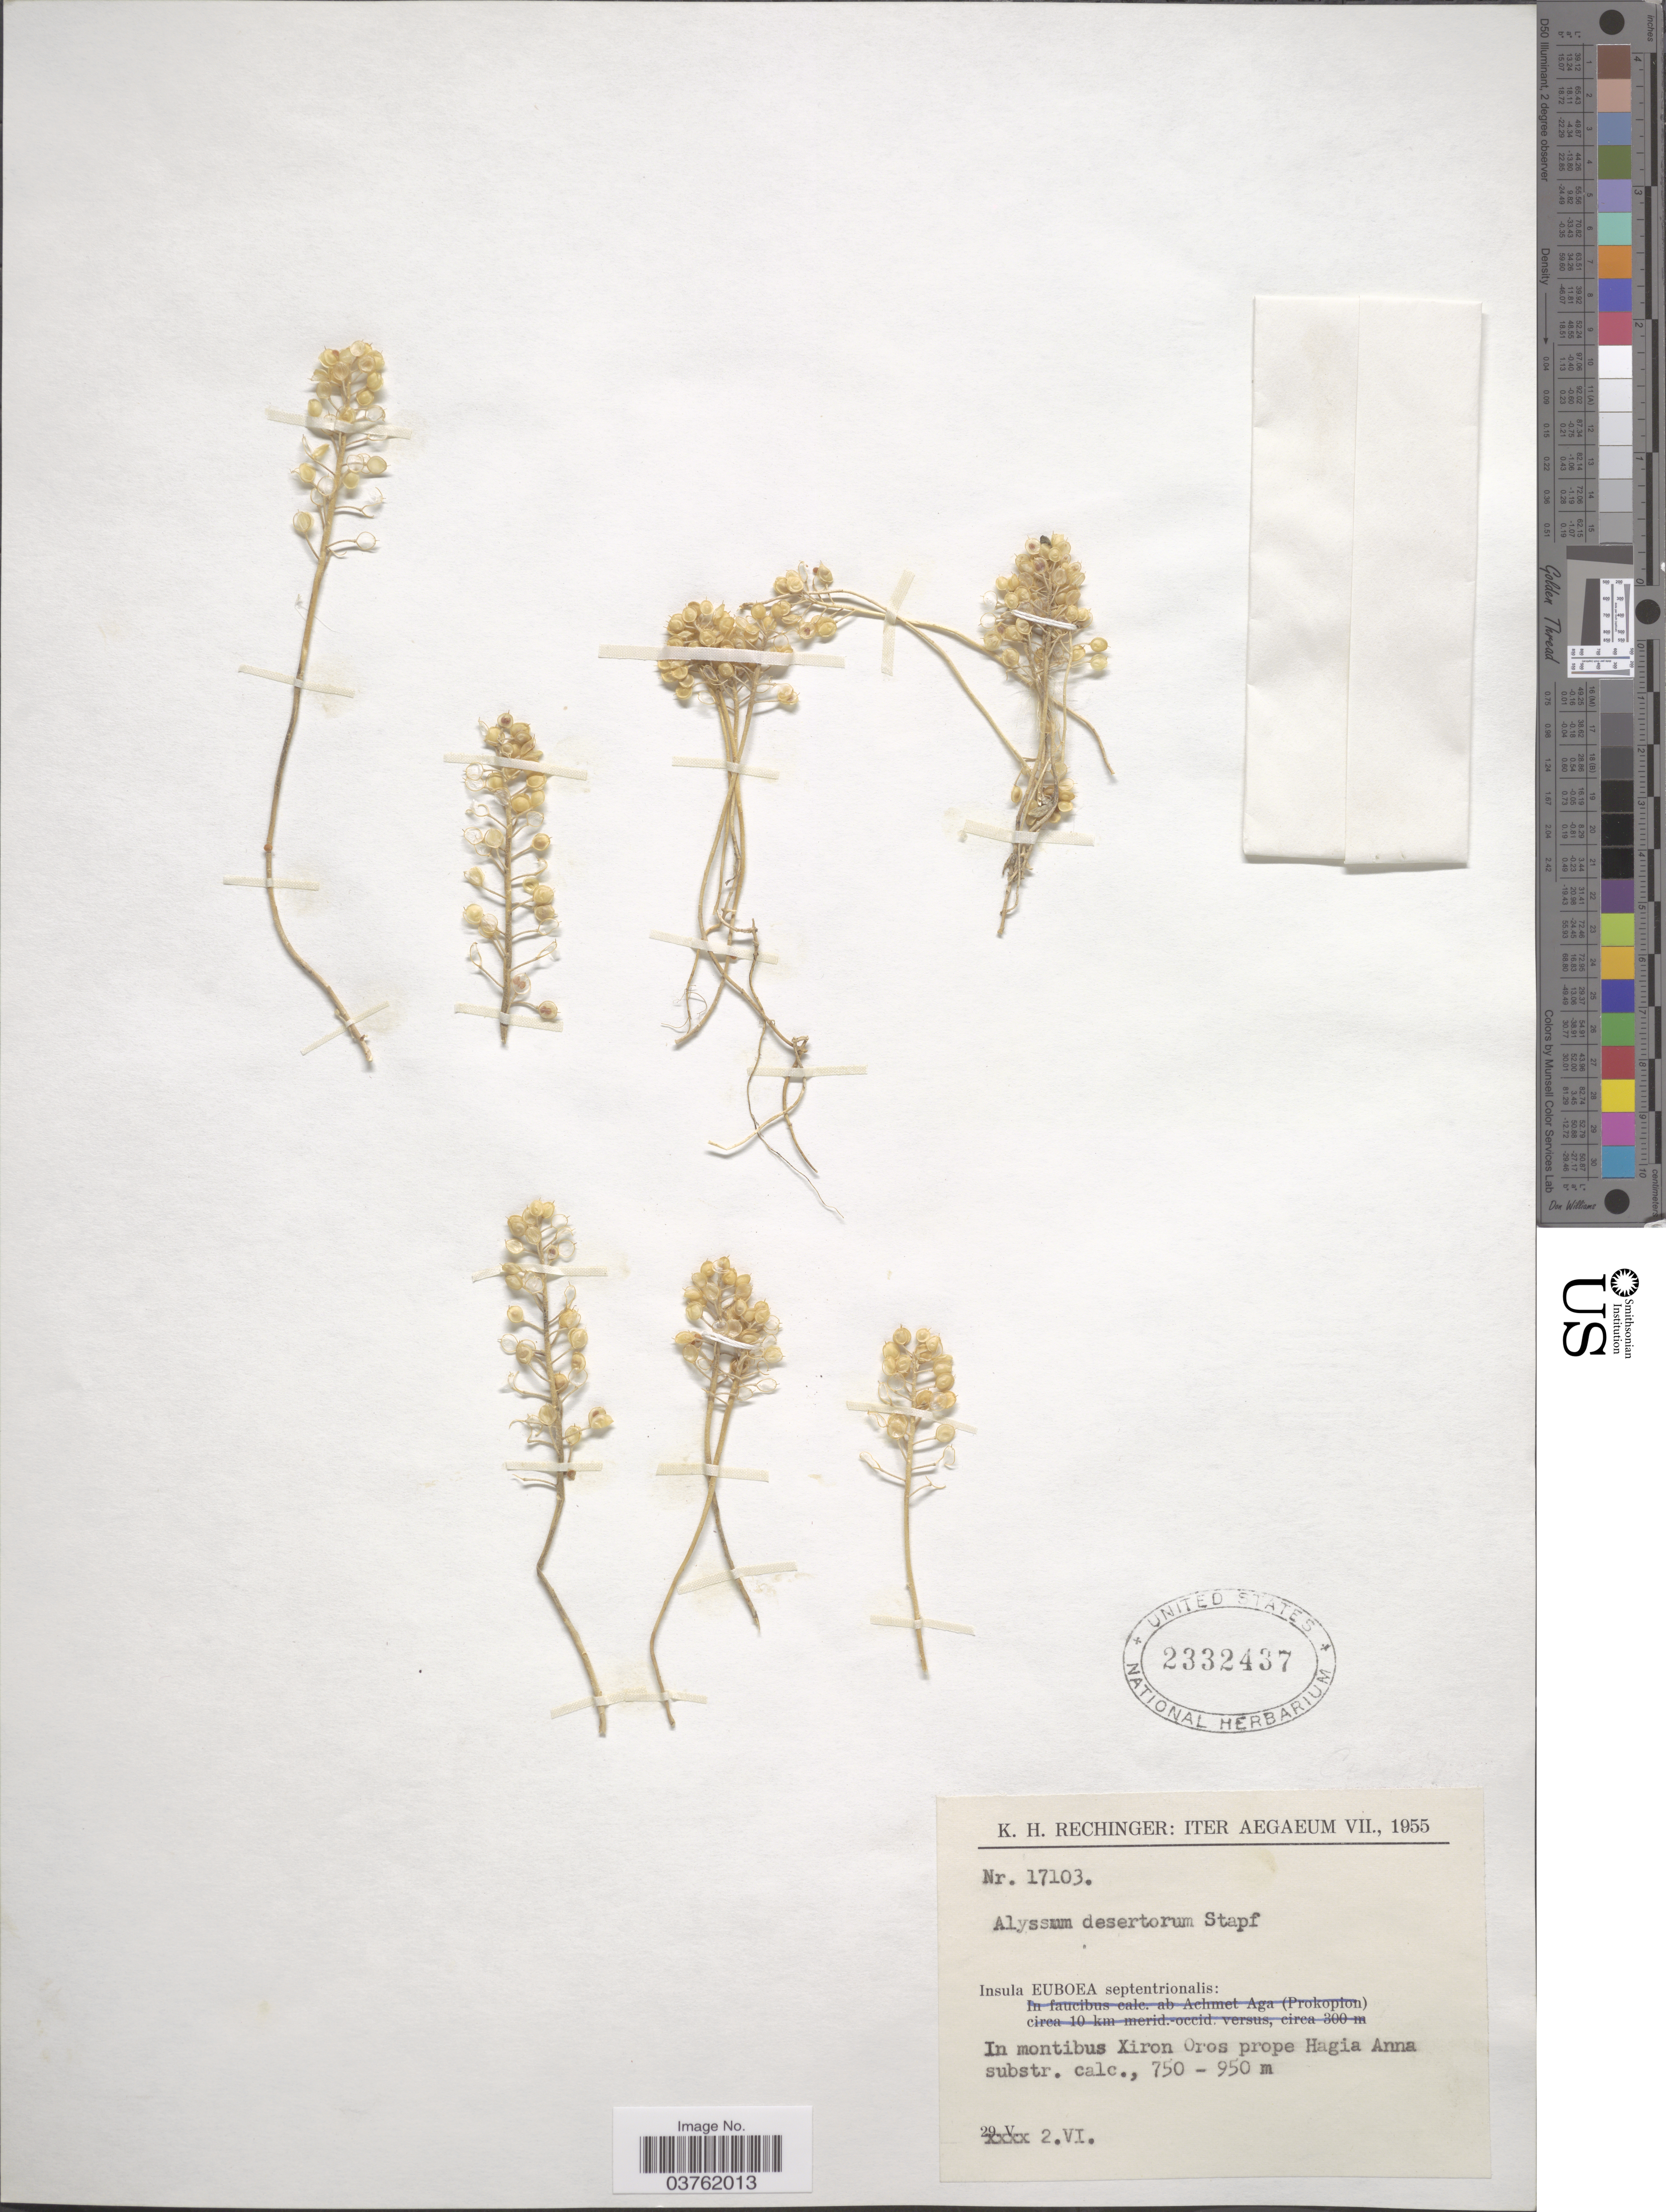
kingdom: Plantae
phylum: Tracheophyta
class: Magnoliopsida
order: Brassicales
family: Brassicaceae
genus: Alyssum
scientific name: Alyssum desertorum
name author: Stapf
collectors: K. H. Rechinger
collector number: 17103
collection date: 1955-06-02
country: Greece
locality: Iter Aegaeum. Insula Euboea septentrionalis: In montibus Xiron Oros prope Hagia Anna substr. calc.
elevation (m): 750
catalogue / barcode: US 2332437